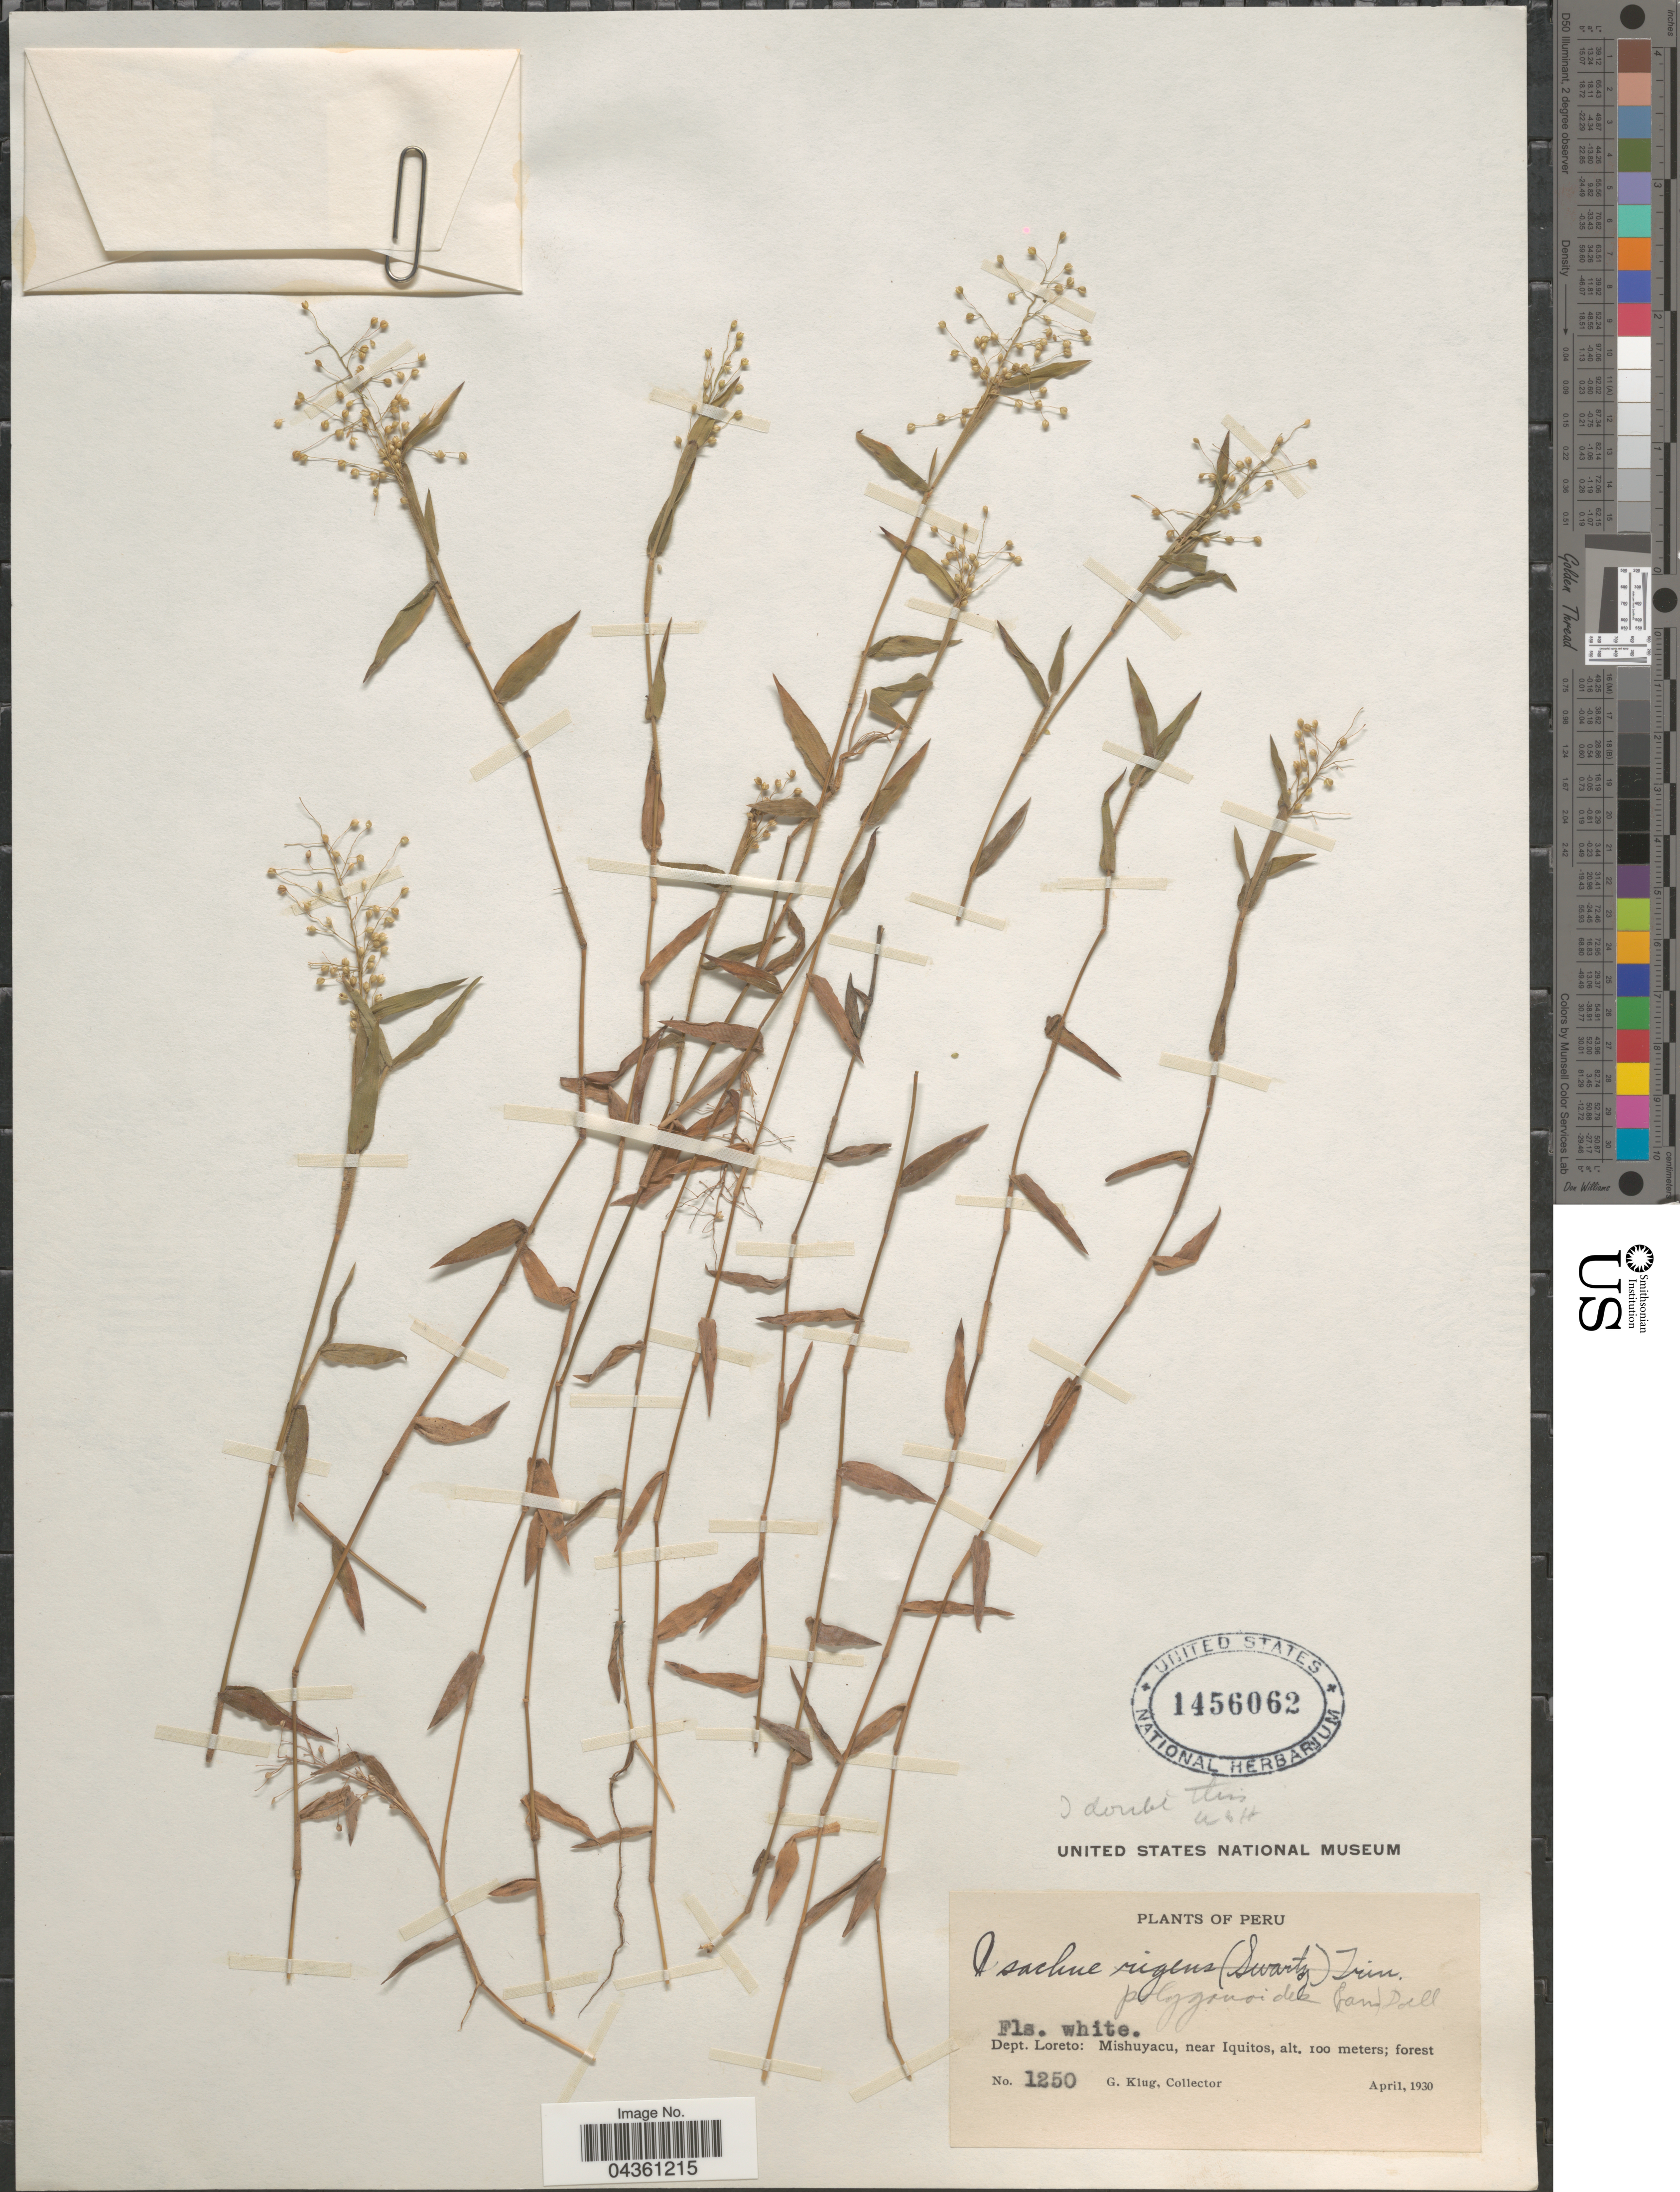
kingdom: Plantae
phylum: Tracheophyta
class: Liliopsida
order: Poales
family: Poaceae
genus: Isachne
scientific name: Isachne polygonoides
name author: (Lam.) Döll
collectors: G. Klug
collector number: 1250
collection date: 1930-04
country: Peru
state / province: Loreto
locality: Dept. Loreto: Mishuyacu, near Iquitos.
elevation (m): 100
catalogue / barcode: US 1456062